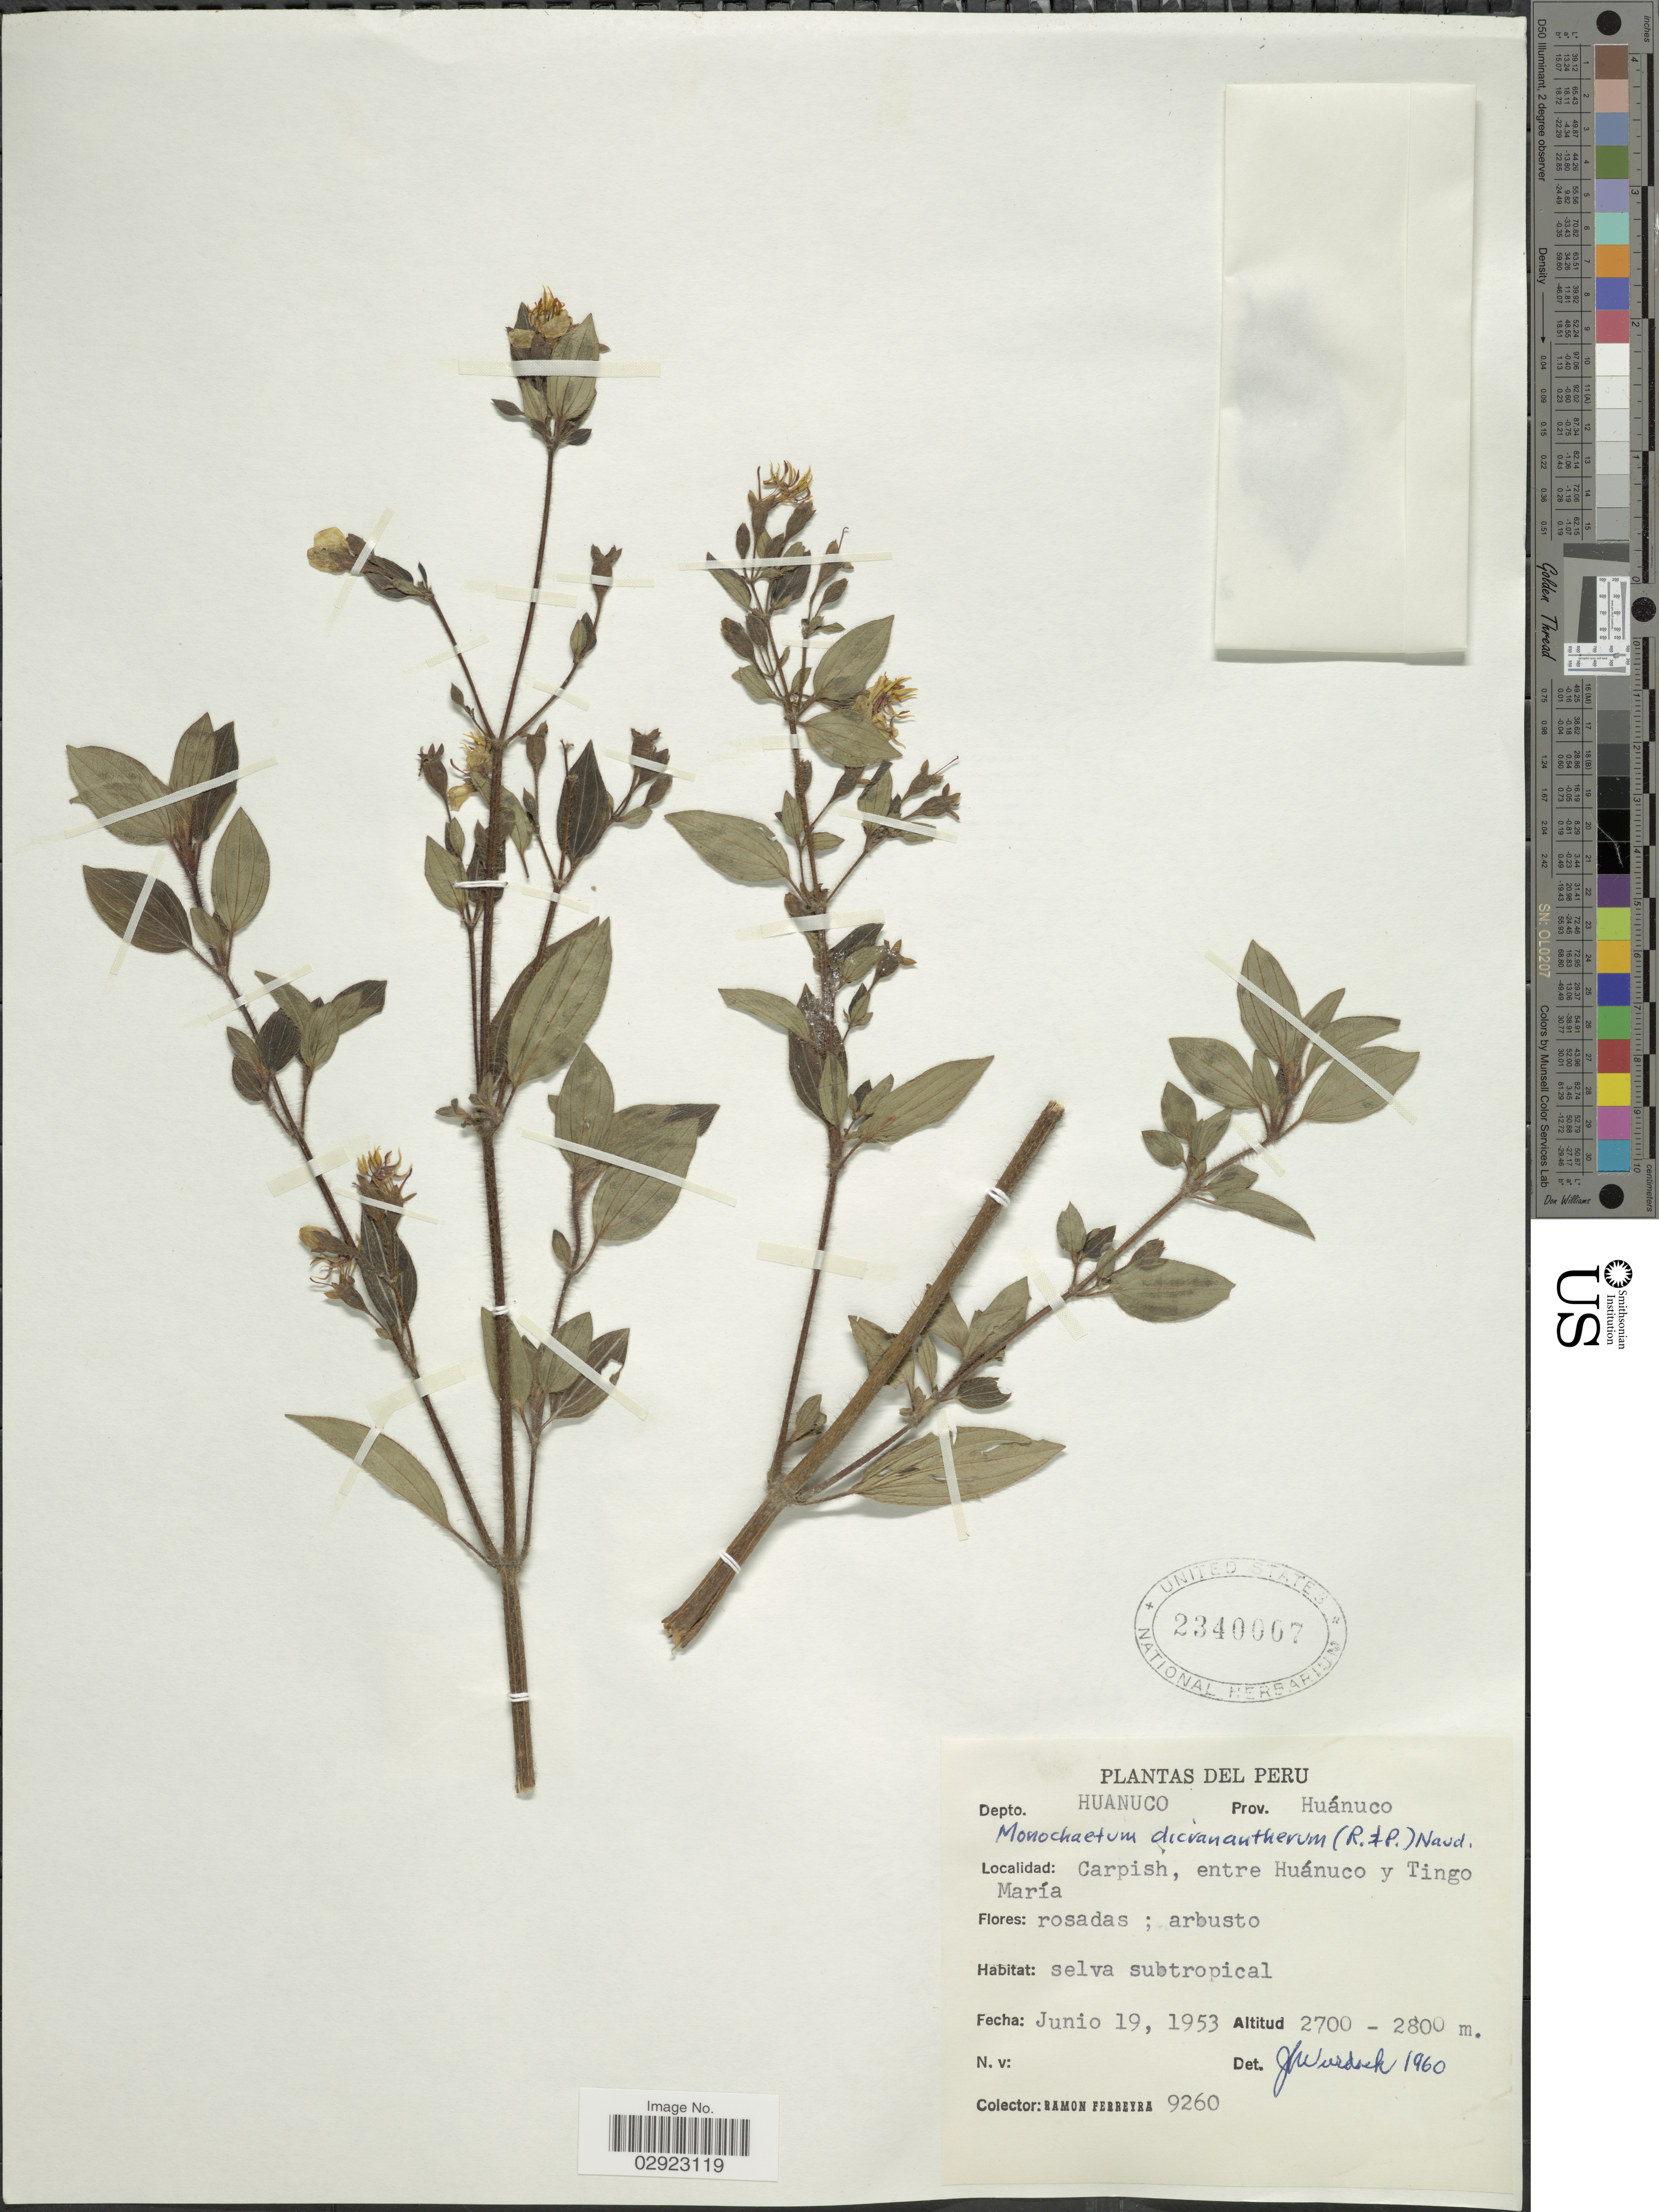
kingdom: Plantae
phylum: Tracheophyta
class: Magnoliopsida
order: Myrtales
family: Melastomataceae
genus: Monochaetum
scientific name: Monochaetum dicranantherum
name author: Naudin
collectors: R. A. Ferreyra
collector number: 9260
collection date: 1953-06-19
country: Peru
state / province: Huánuco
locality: Depto.: Huanuco, Prov. Huánuco, Carpish, entre Huánuco y Tingo María.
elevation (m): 2700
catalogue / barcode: US 2340007